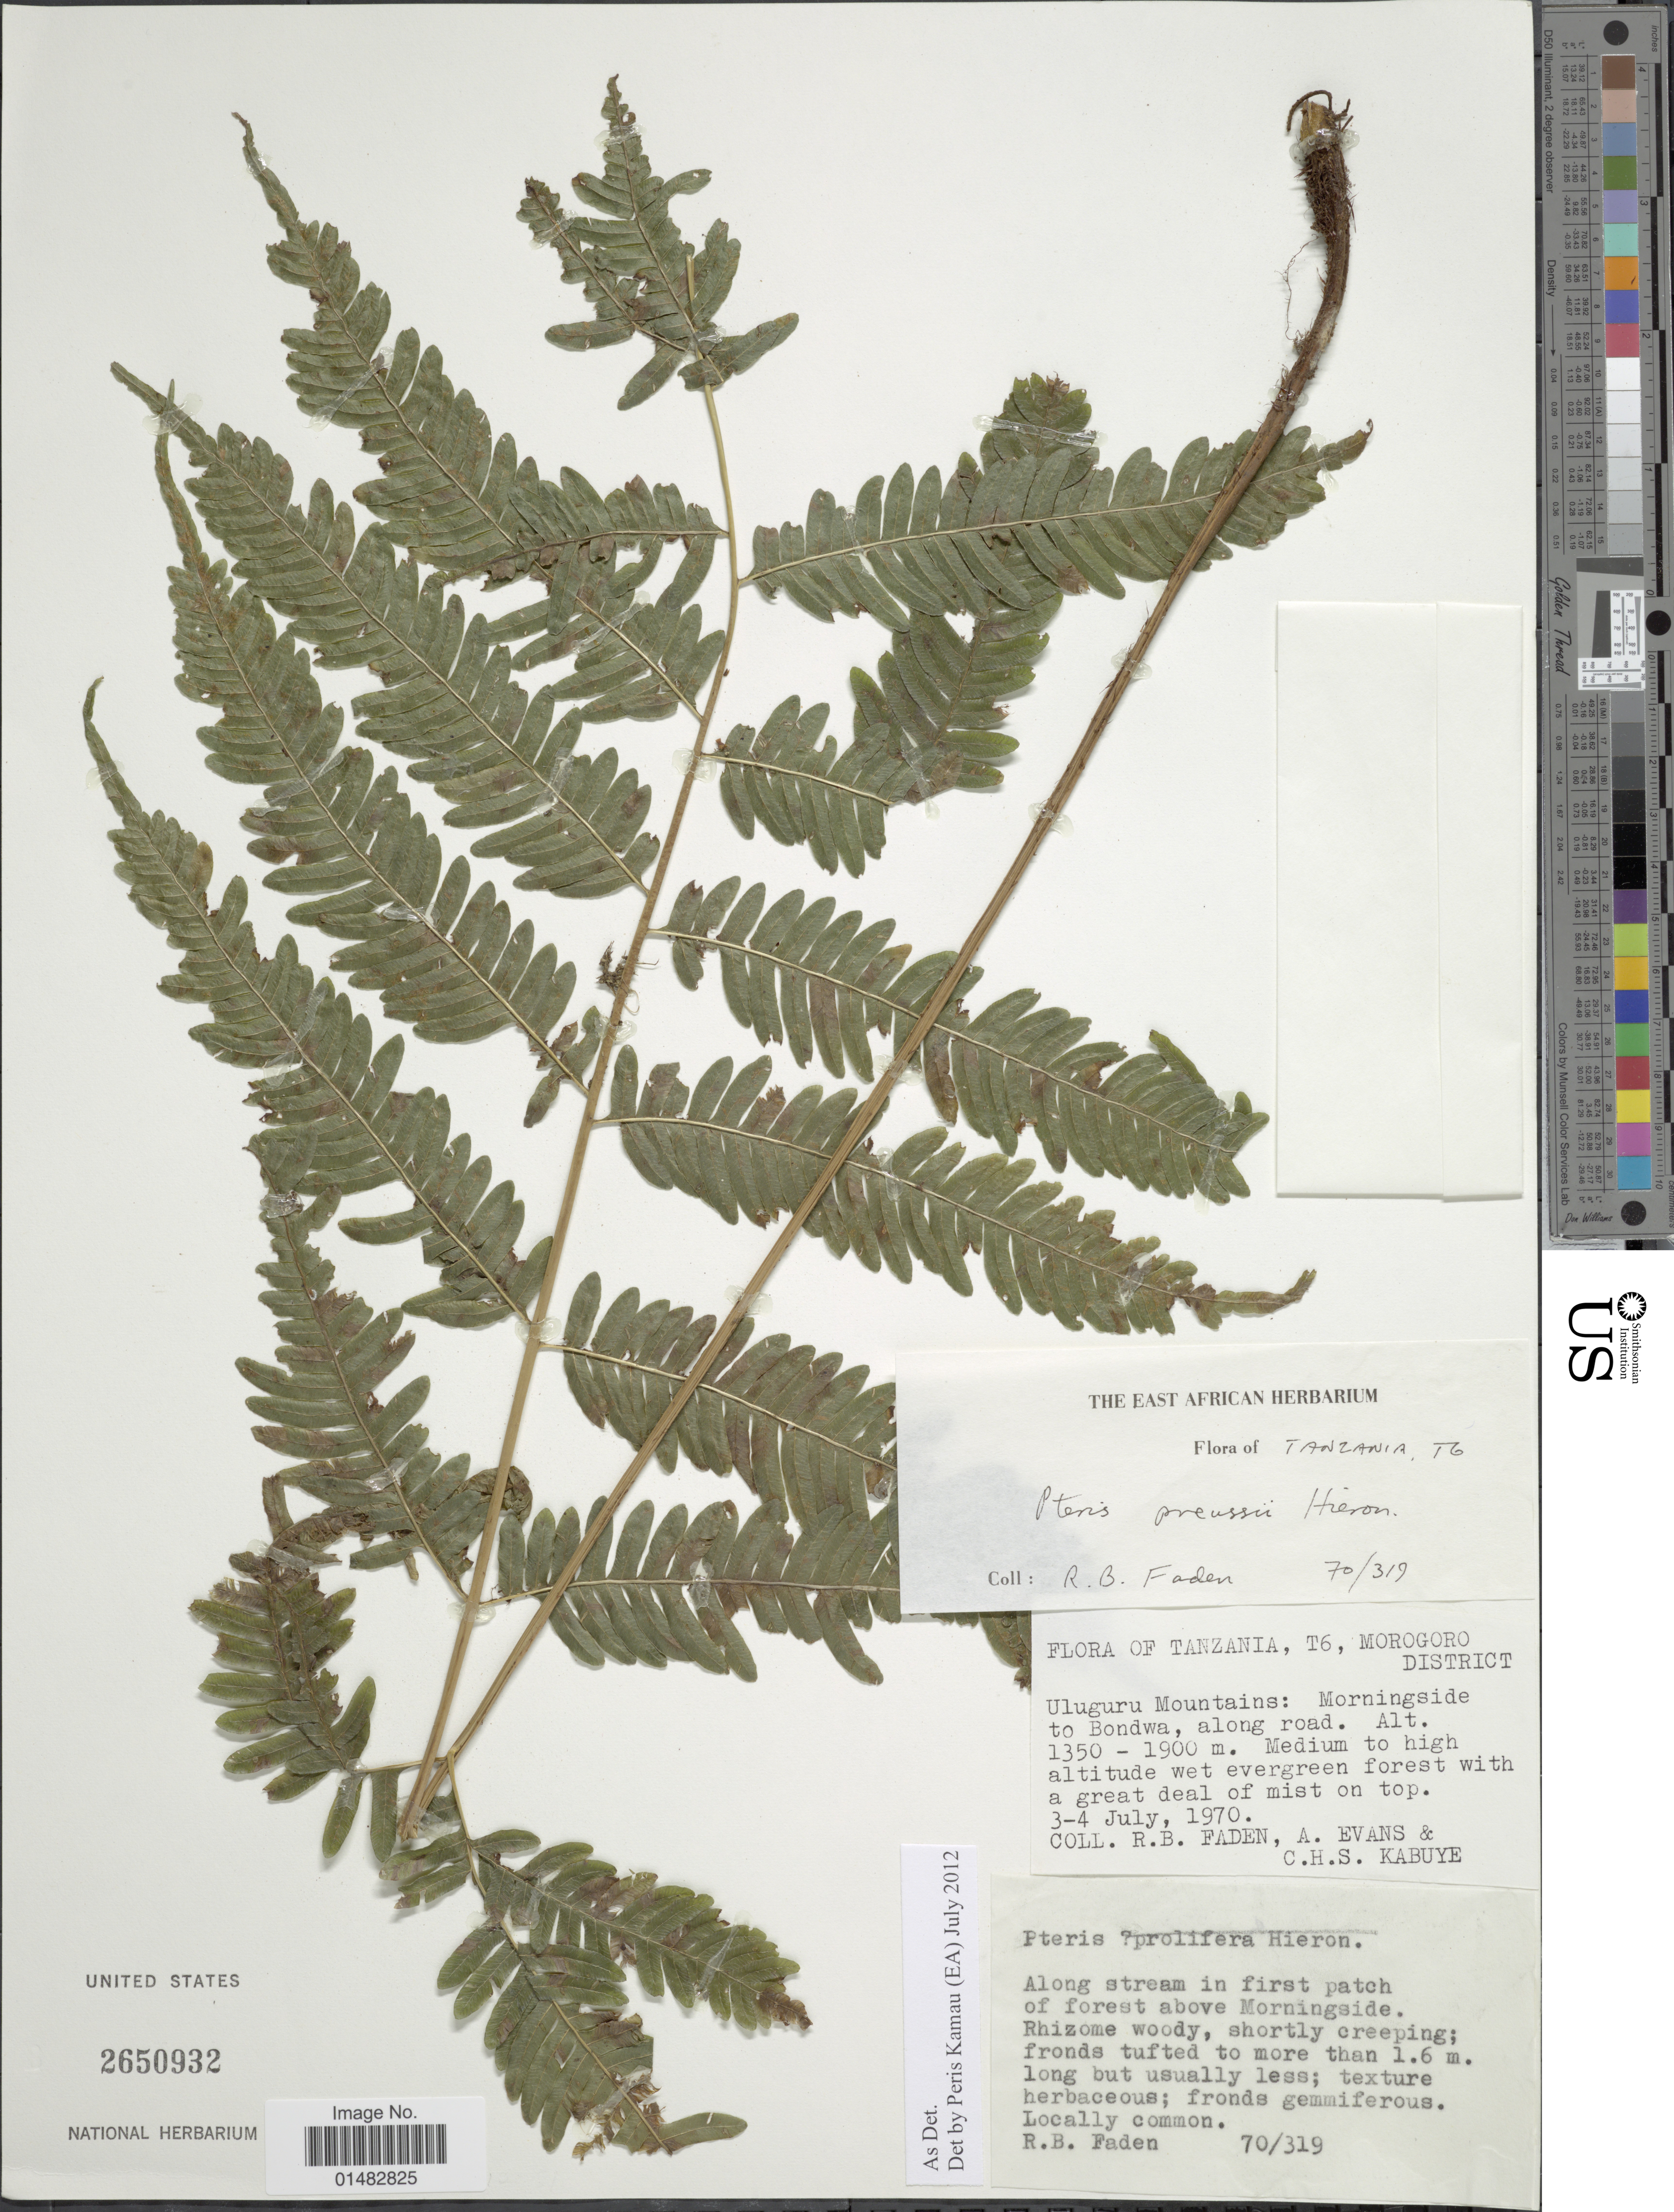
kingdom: Plantae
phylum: Tracheophyta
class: Polypodiopsida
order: Polypodiales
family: Pteridaceae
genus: Pteris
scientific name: Pteris preussii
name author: Hieron.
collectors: A. J. Faden, A. Evans & C. Kabuye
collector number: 70/319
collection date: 1970-07-03/1970-07-04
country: Tanzania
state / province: Morogoro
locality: Tanzania, T6, Morogoro District, Uluguru Mountains: Morningside to Bondwa, along road, along stream in first patch of forest above Morningside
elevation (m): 1350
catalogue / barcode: US 2650932